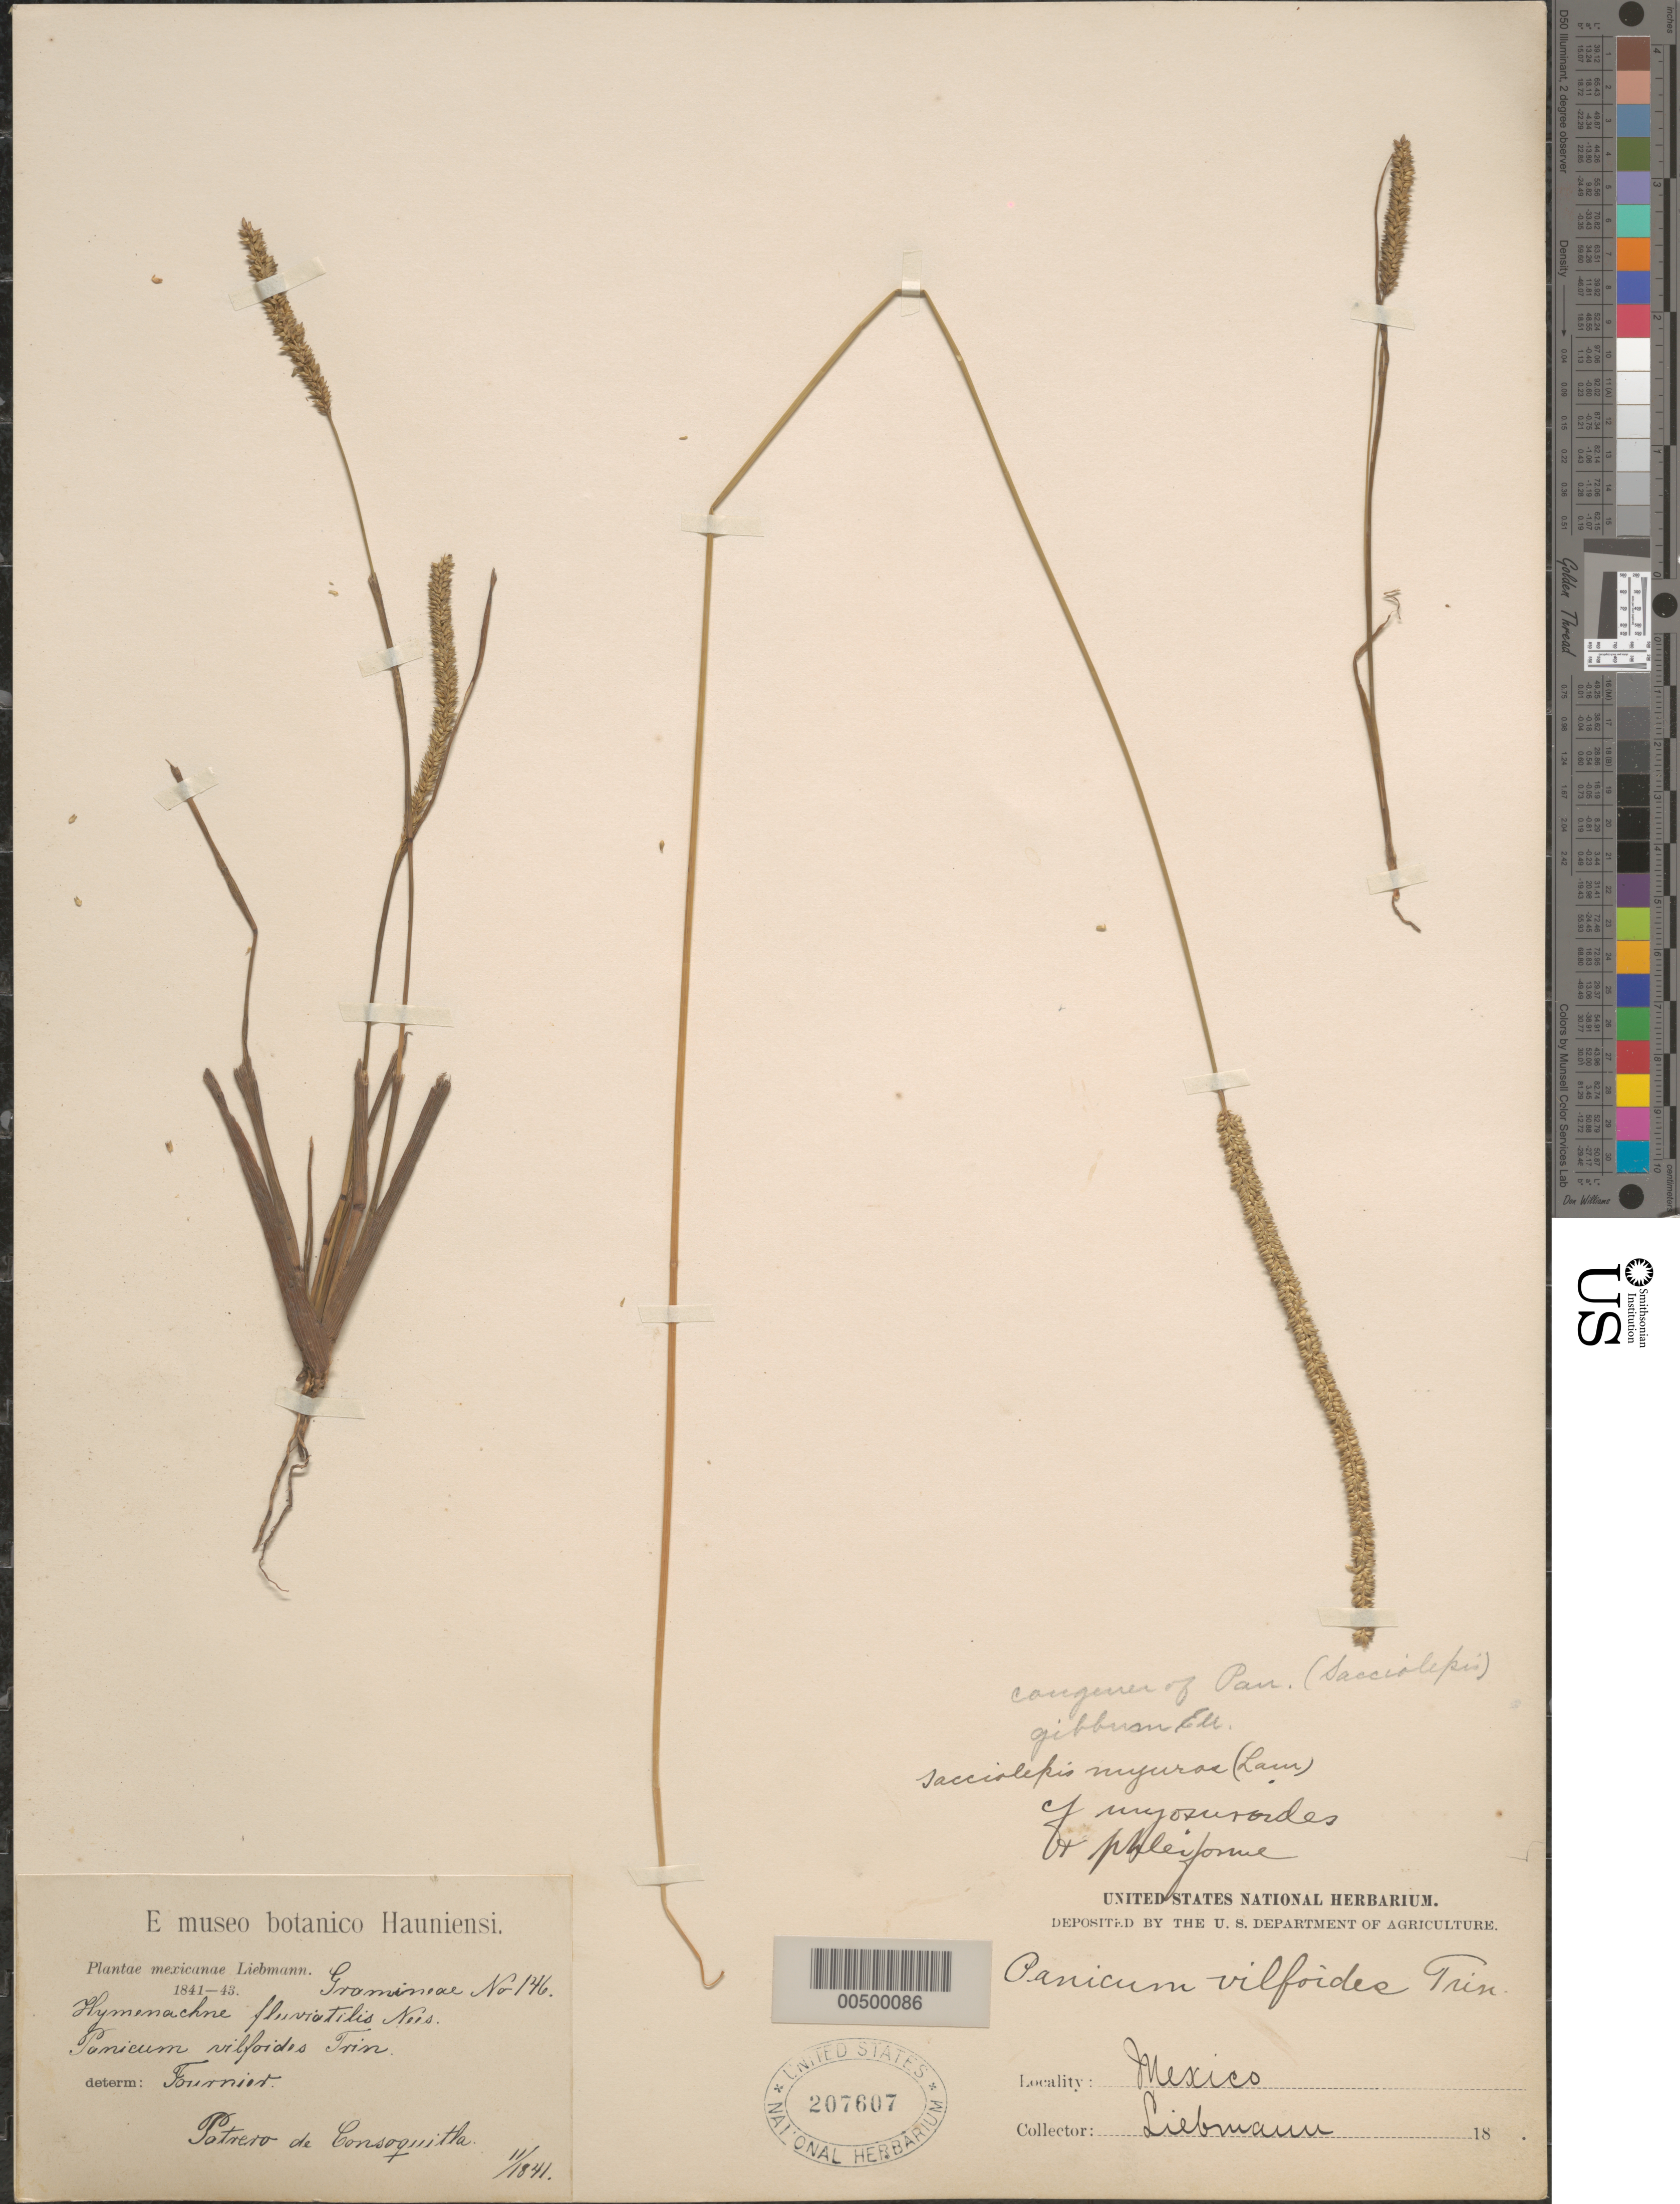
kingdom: Plantae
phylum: Tracheophyta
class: Liliopsida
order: Poales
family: Poaceae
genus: Sacciolepis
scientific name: Sacciolepis myuros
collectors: F. M. Liebmann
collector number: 146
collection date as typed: Nov 1841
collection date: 1841-11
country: Mexico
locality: Potrero de Consoquitla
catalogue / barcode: US 207607